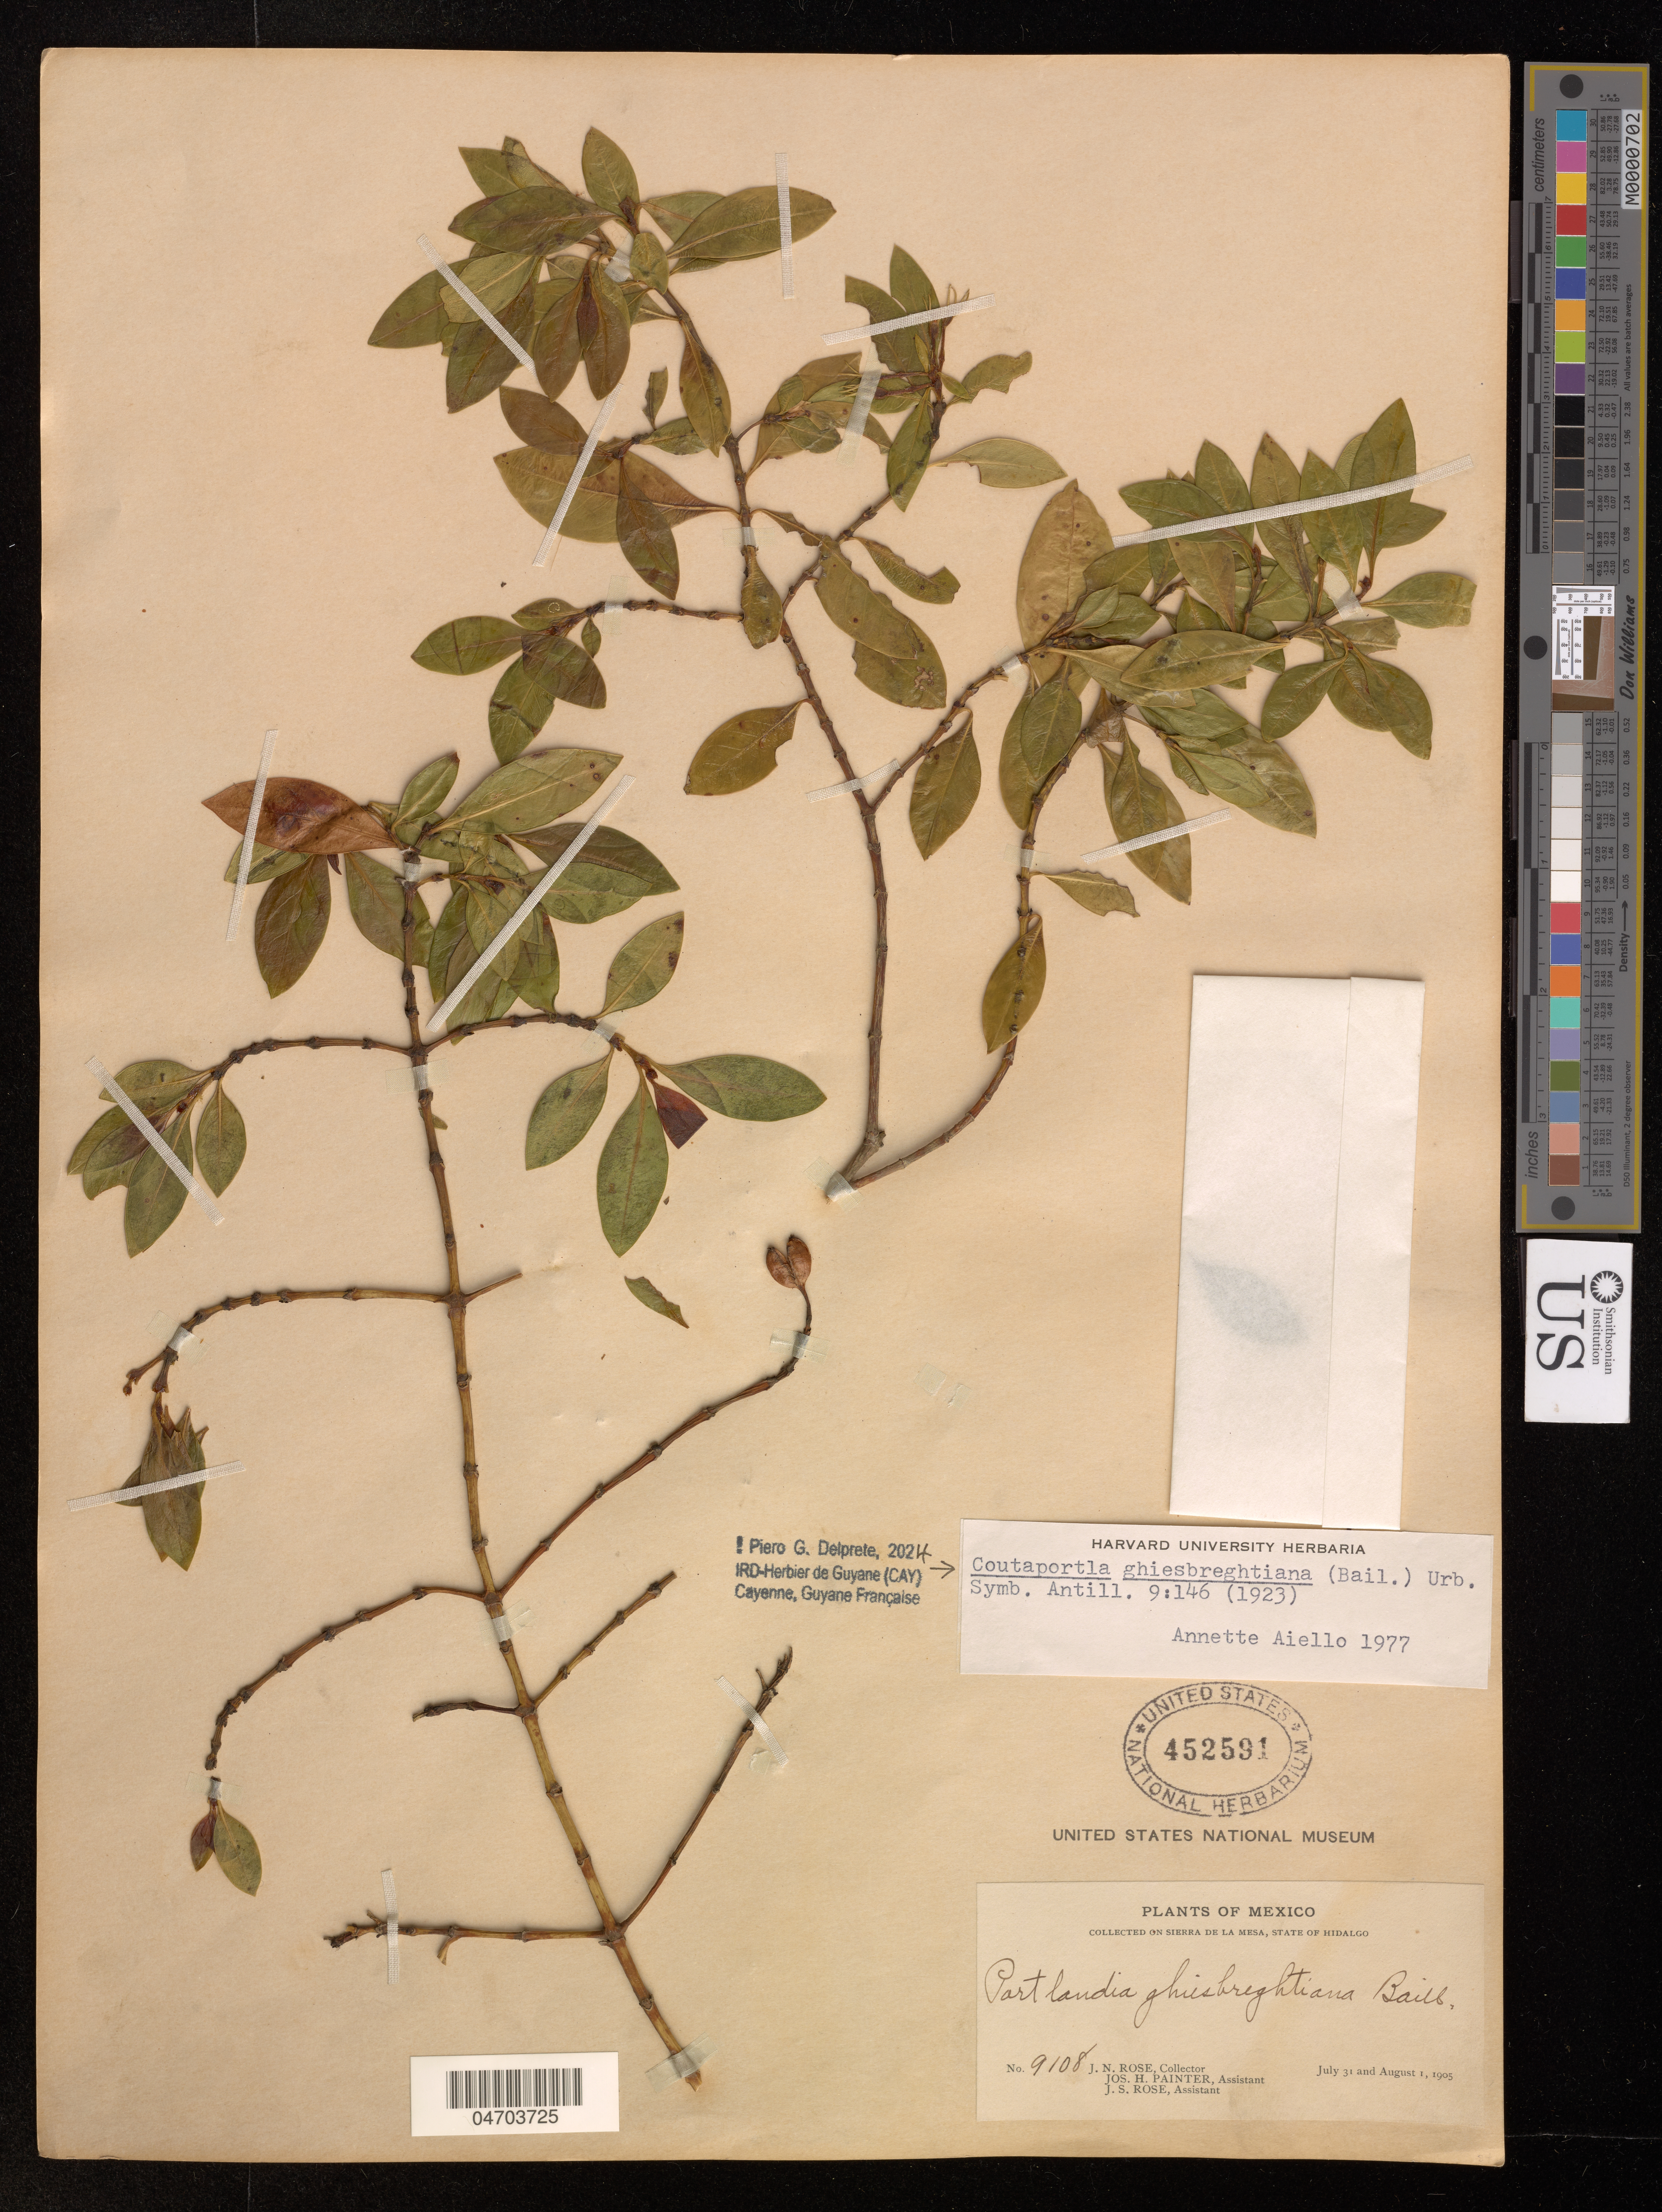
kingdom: Plantae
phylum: Tracheophyta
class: Magnoliopsida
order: Gentianales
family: Rubiaceae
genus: Coutaportla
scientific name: Coutaportla ghiesbreghtiana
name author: (Baill.) Urb.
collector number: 9108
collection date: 1905-07-31/1905-08-01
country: Mexico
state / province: Hidalgo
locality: Sierra De La Mesa.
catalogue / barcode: US 452591